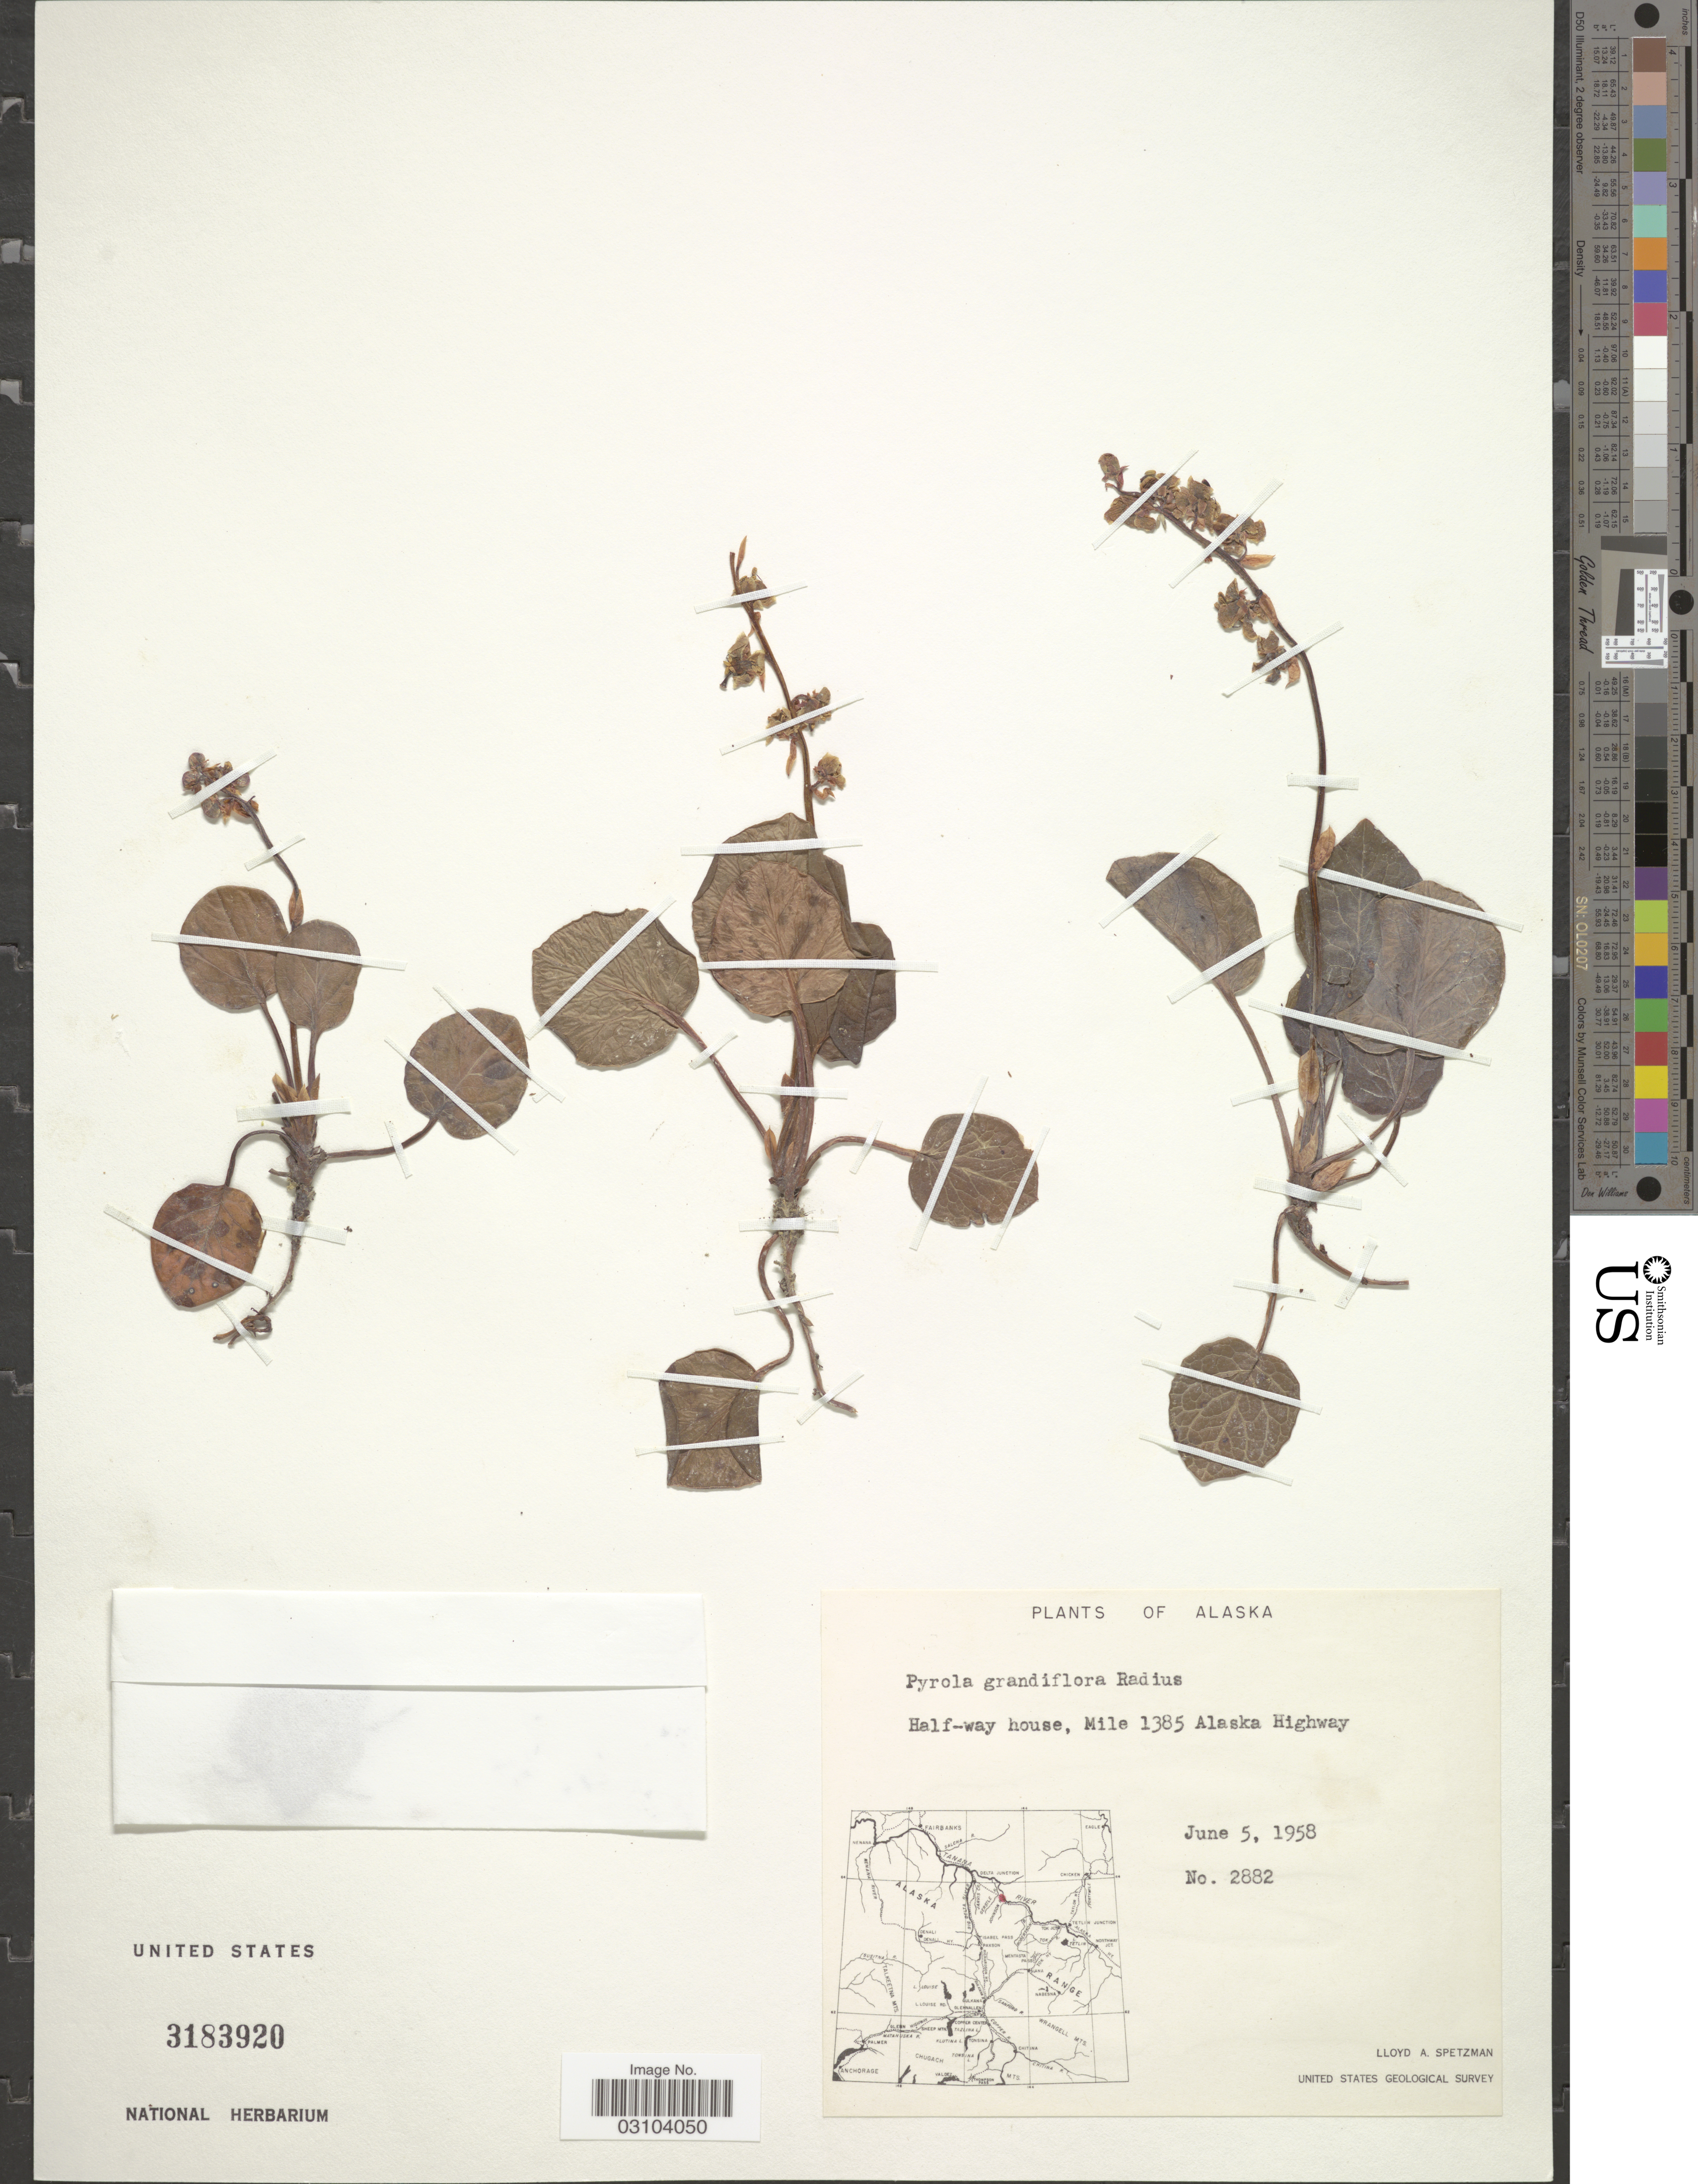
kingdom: Plantae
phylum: Tracheophyta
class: Magnoliopsida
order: Ericales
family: Ericaceae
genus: Pyrola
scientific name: Pyrola grandiflora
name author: Radius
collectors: L. Spetzman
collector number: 2882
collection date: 1958-06-05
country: United States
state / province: Alaska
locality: Half-way house, Mile 1385 Alaska Highway.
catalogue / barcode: US 3183920